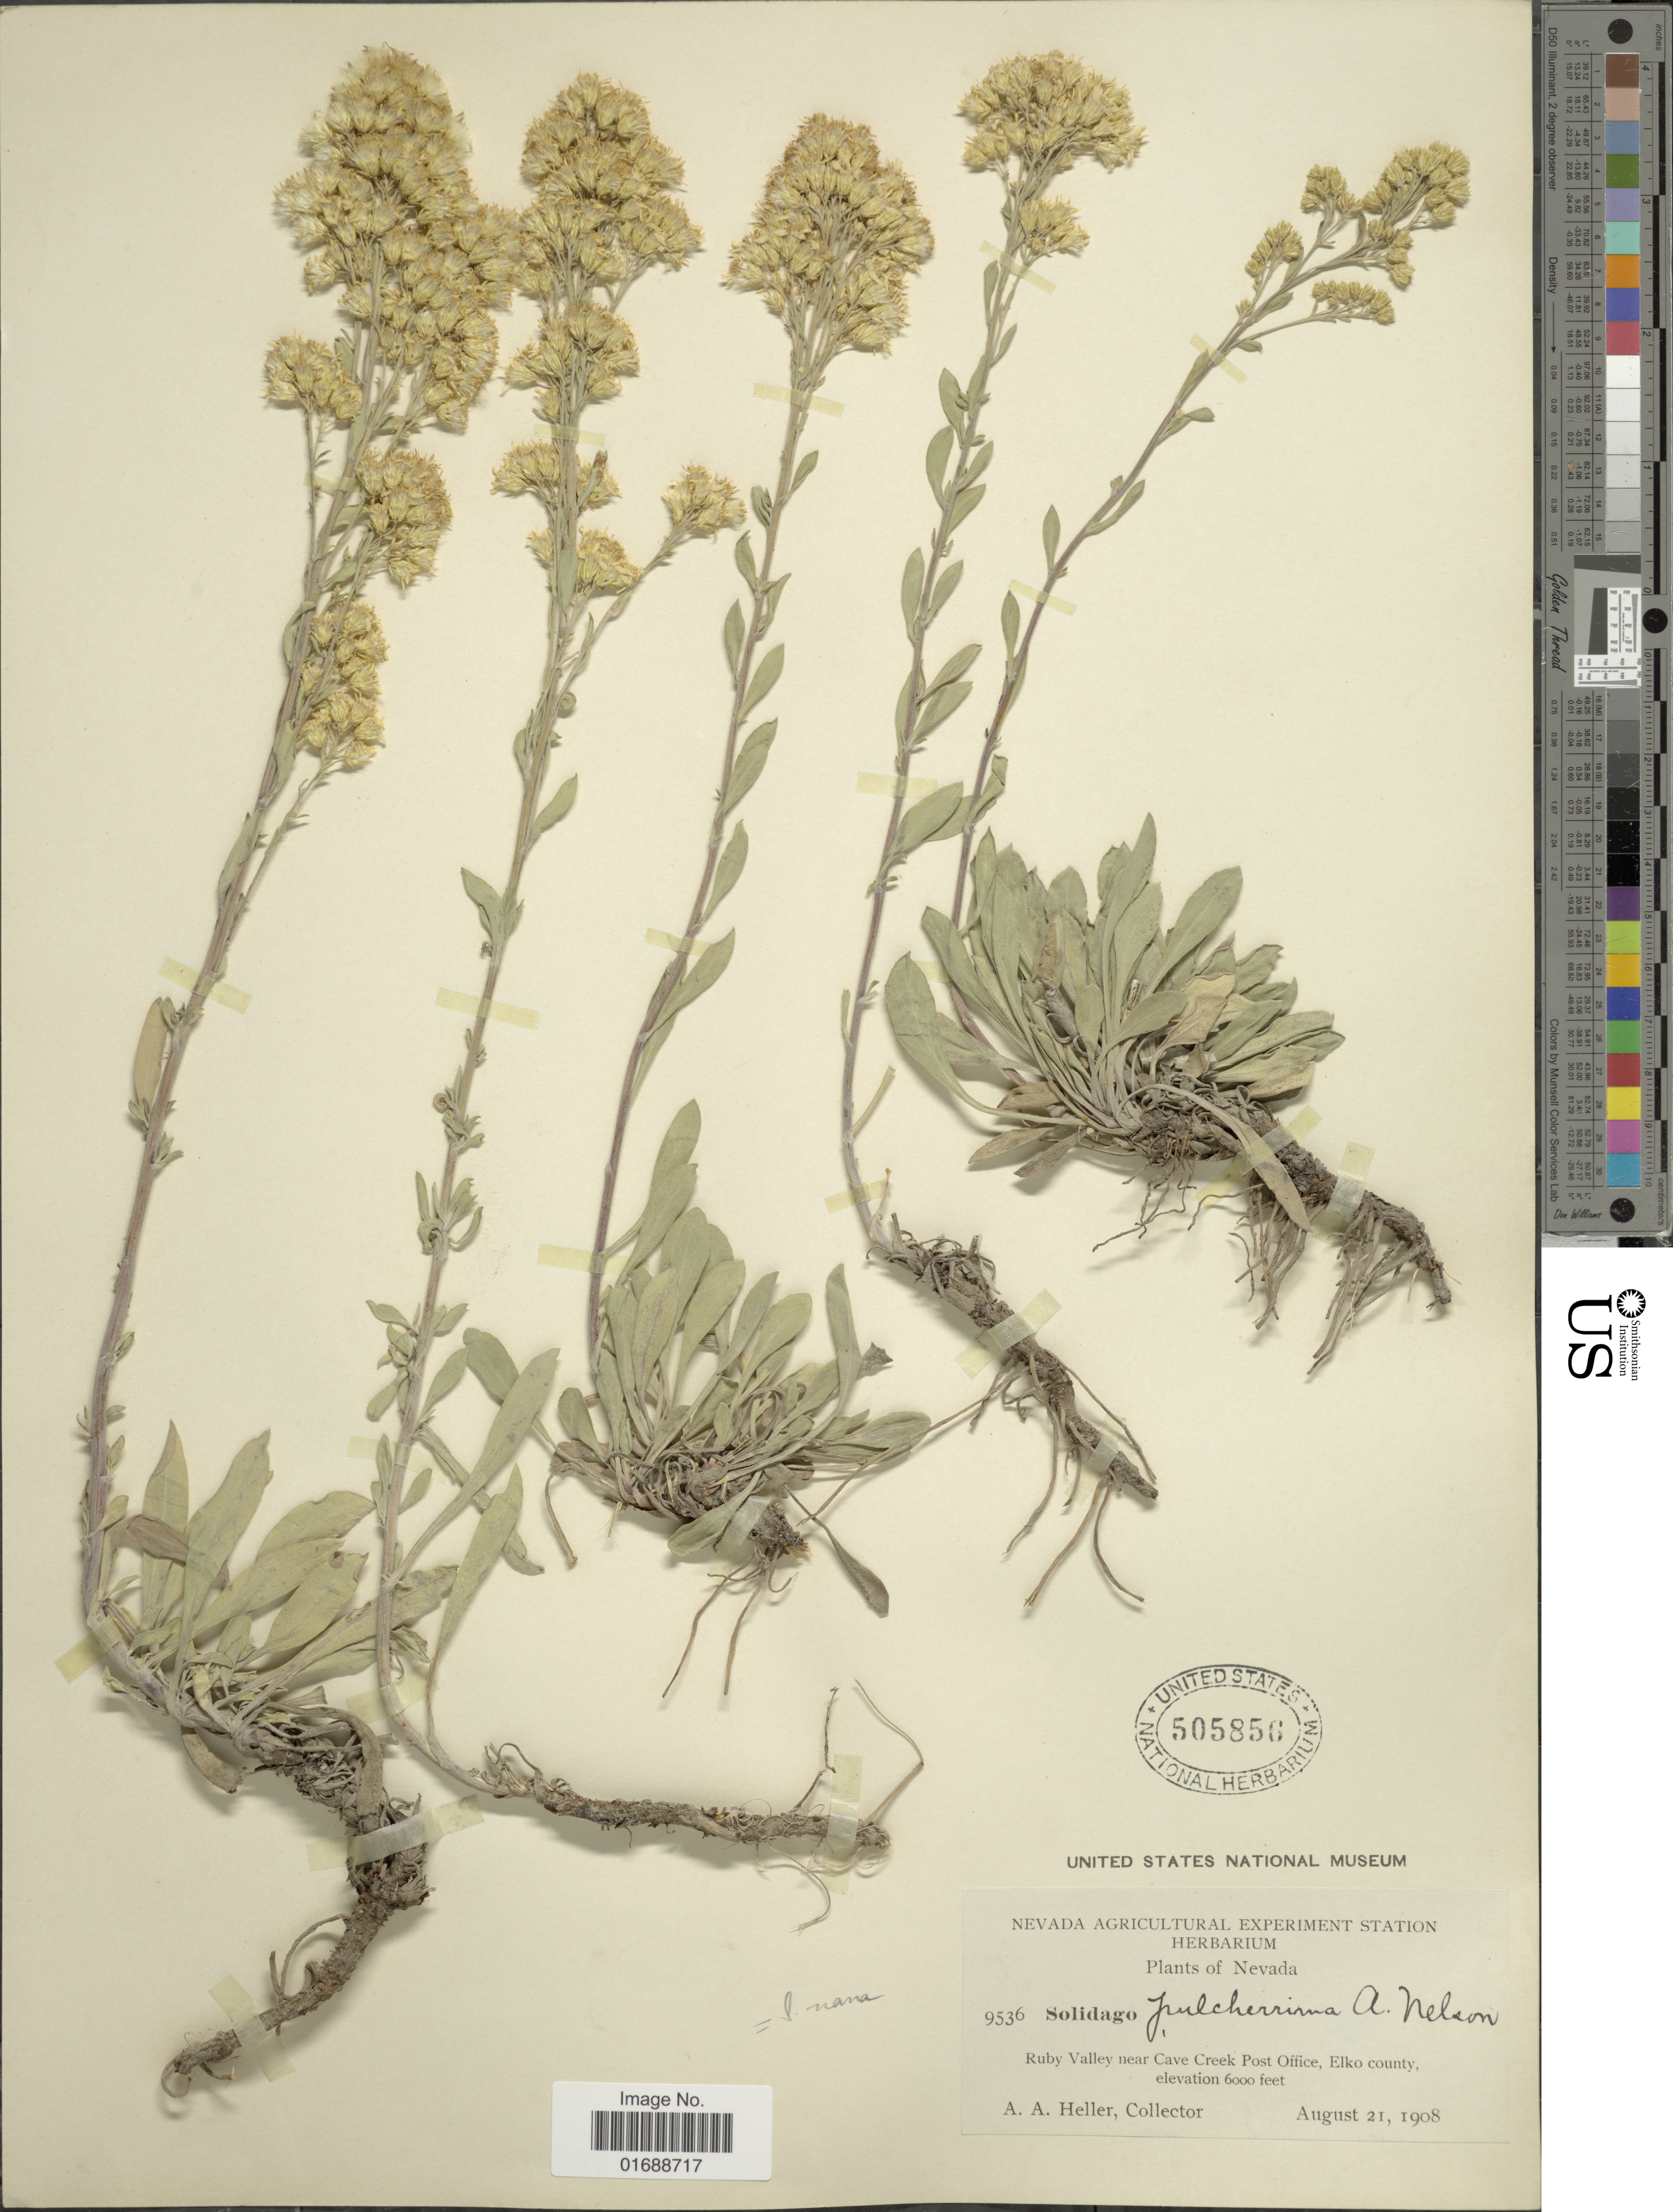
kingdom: Plantae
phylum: Tracheophyta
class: Magnoliopsida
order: Asterales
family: Asteraceae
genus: Solidago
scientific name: Solidago nana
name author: Nutt.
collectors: A. A. Heller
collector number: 9536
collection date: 1908-08-21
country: United States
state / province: Nevada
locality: Ruby Valley near Cave Creek Post Office, Elko County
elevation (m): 1829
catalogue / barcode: US 505856